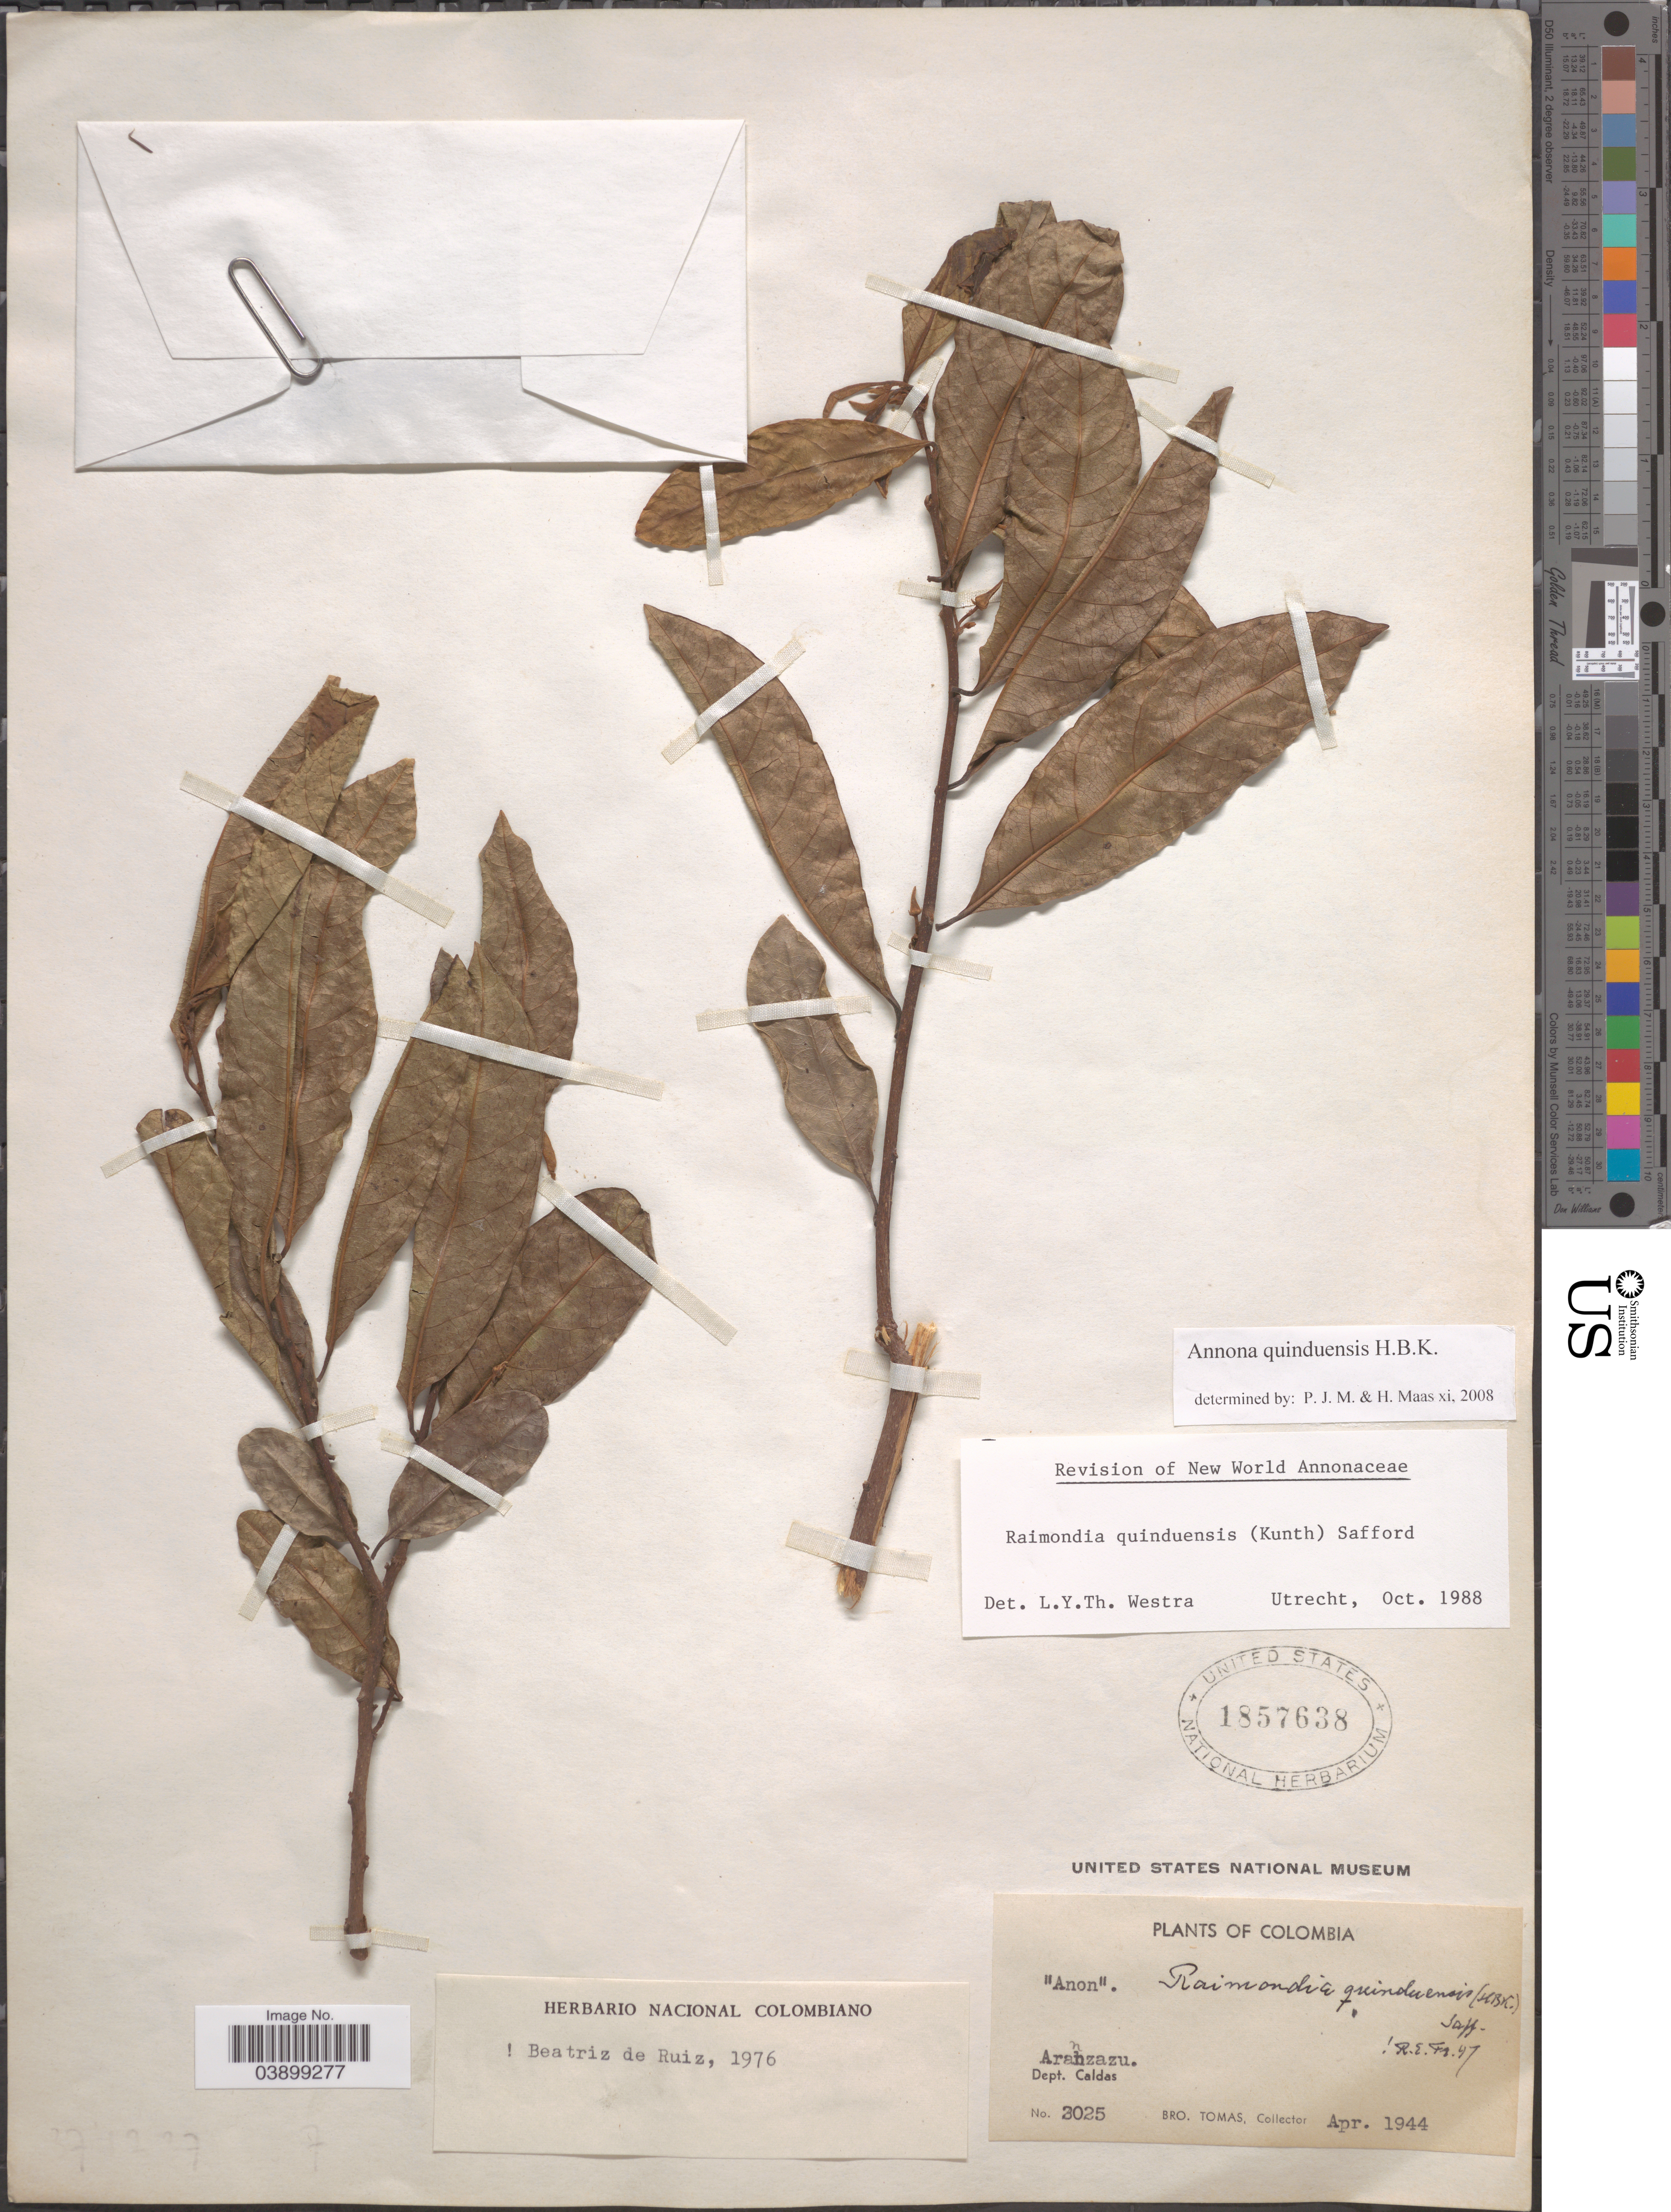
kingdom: Plantae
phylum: Tracheophyta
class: Magnoliopsida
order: Magnoliales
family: Annonaceae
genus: Annona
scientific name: Annona quinduensis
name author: Kunth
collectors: B. Tomas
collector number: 3025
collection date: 1944-04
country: Colombia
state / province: Caldas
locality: Aranzazu. Dept. Caldas.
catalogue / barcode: US 1857638